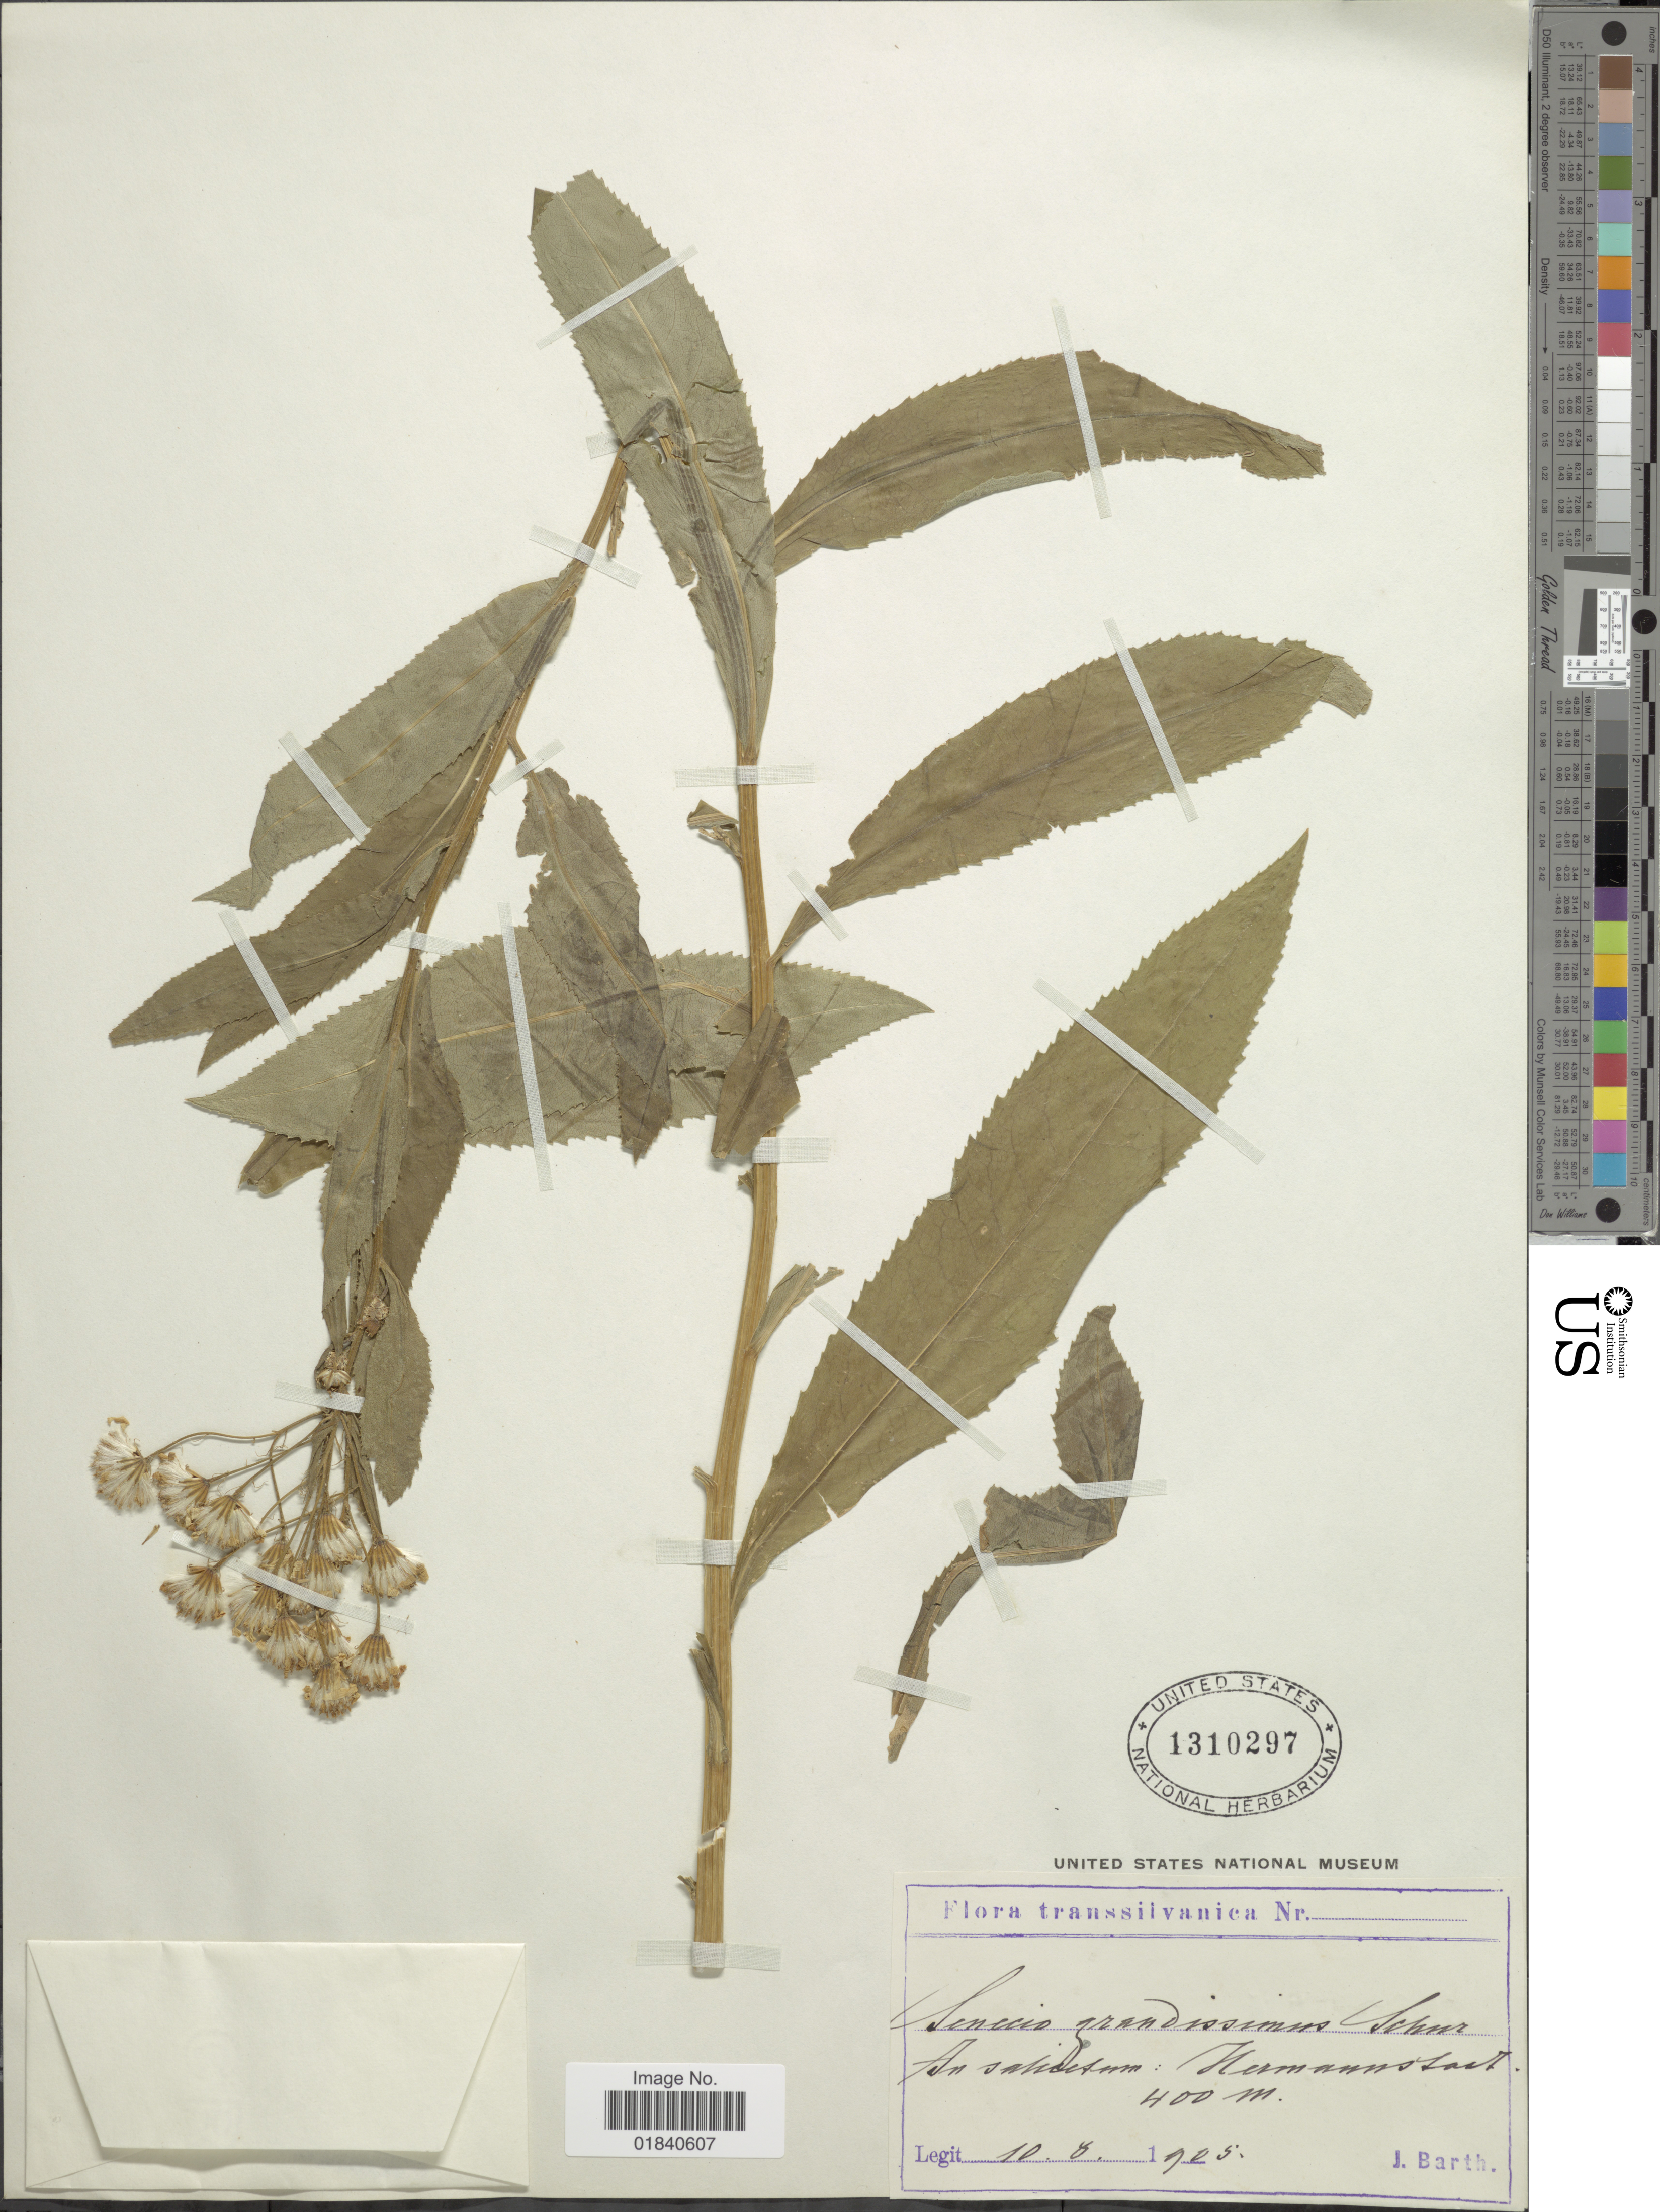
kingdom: Plantae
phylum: Tracheophyta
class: Magnoliopsida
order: Asterales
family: Asteraceae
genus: Senecio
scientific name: Senecio grandissimus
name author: Schur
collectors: J. Barth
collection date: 1905-08-10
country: Romania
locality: Transsilvanica. In salictum: Hermannsland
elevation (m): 400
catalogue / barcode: US 1310297